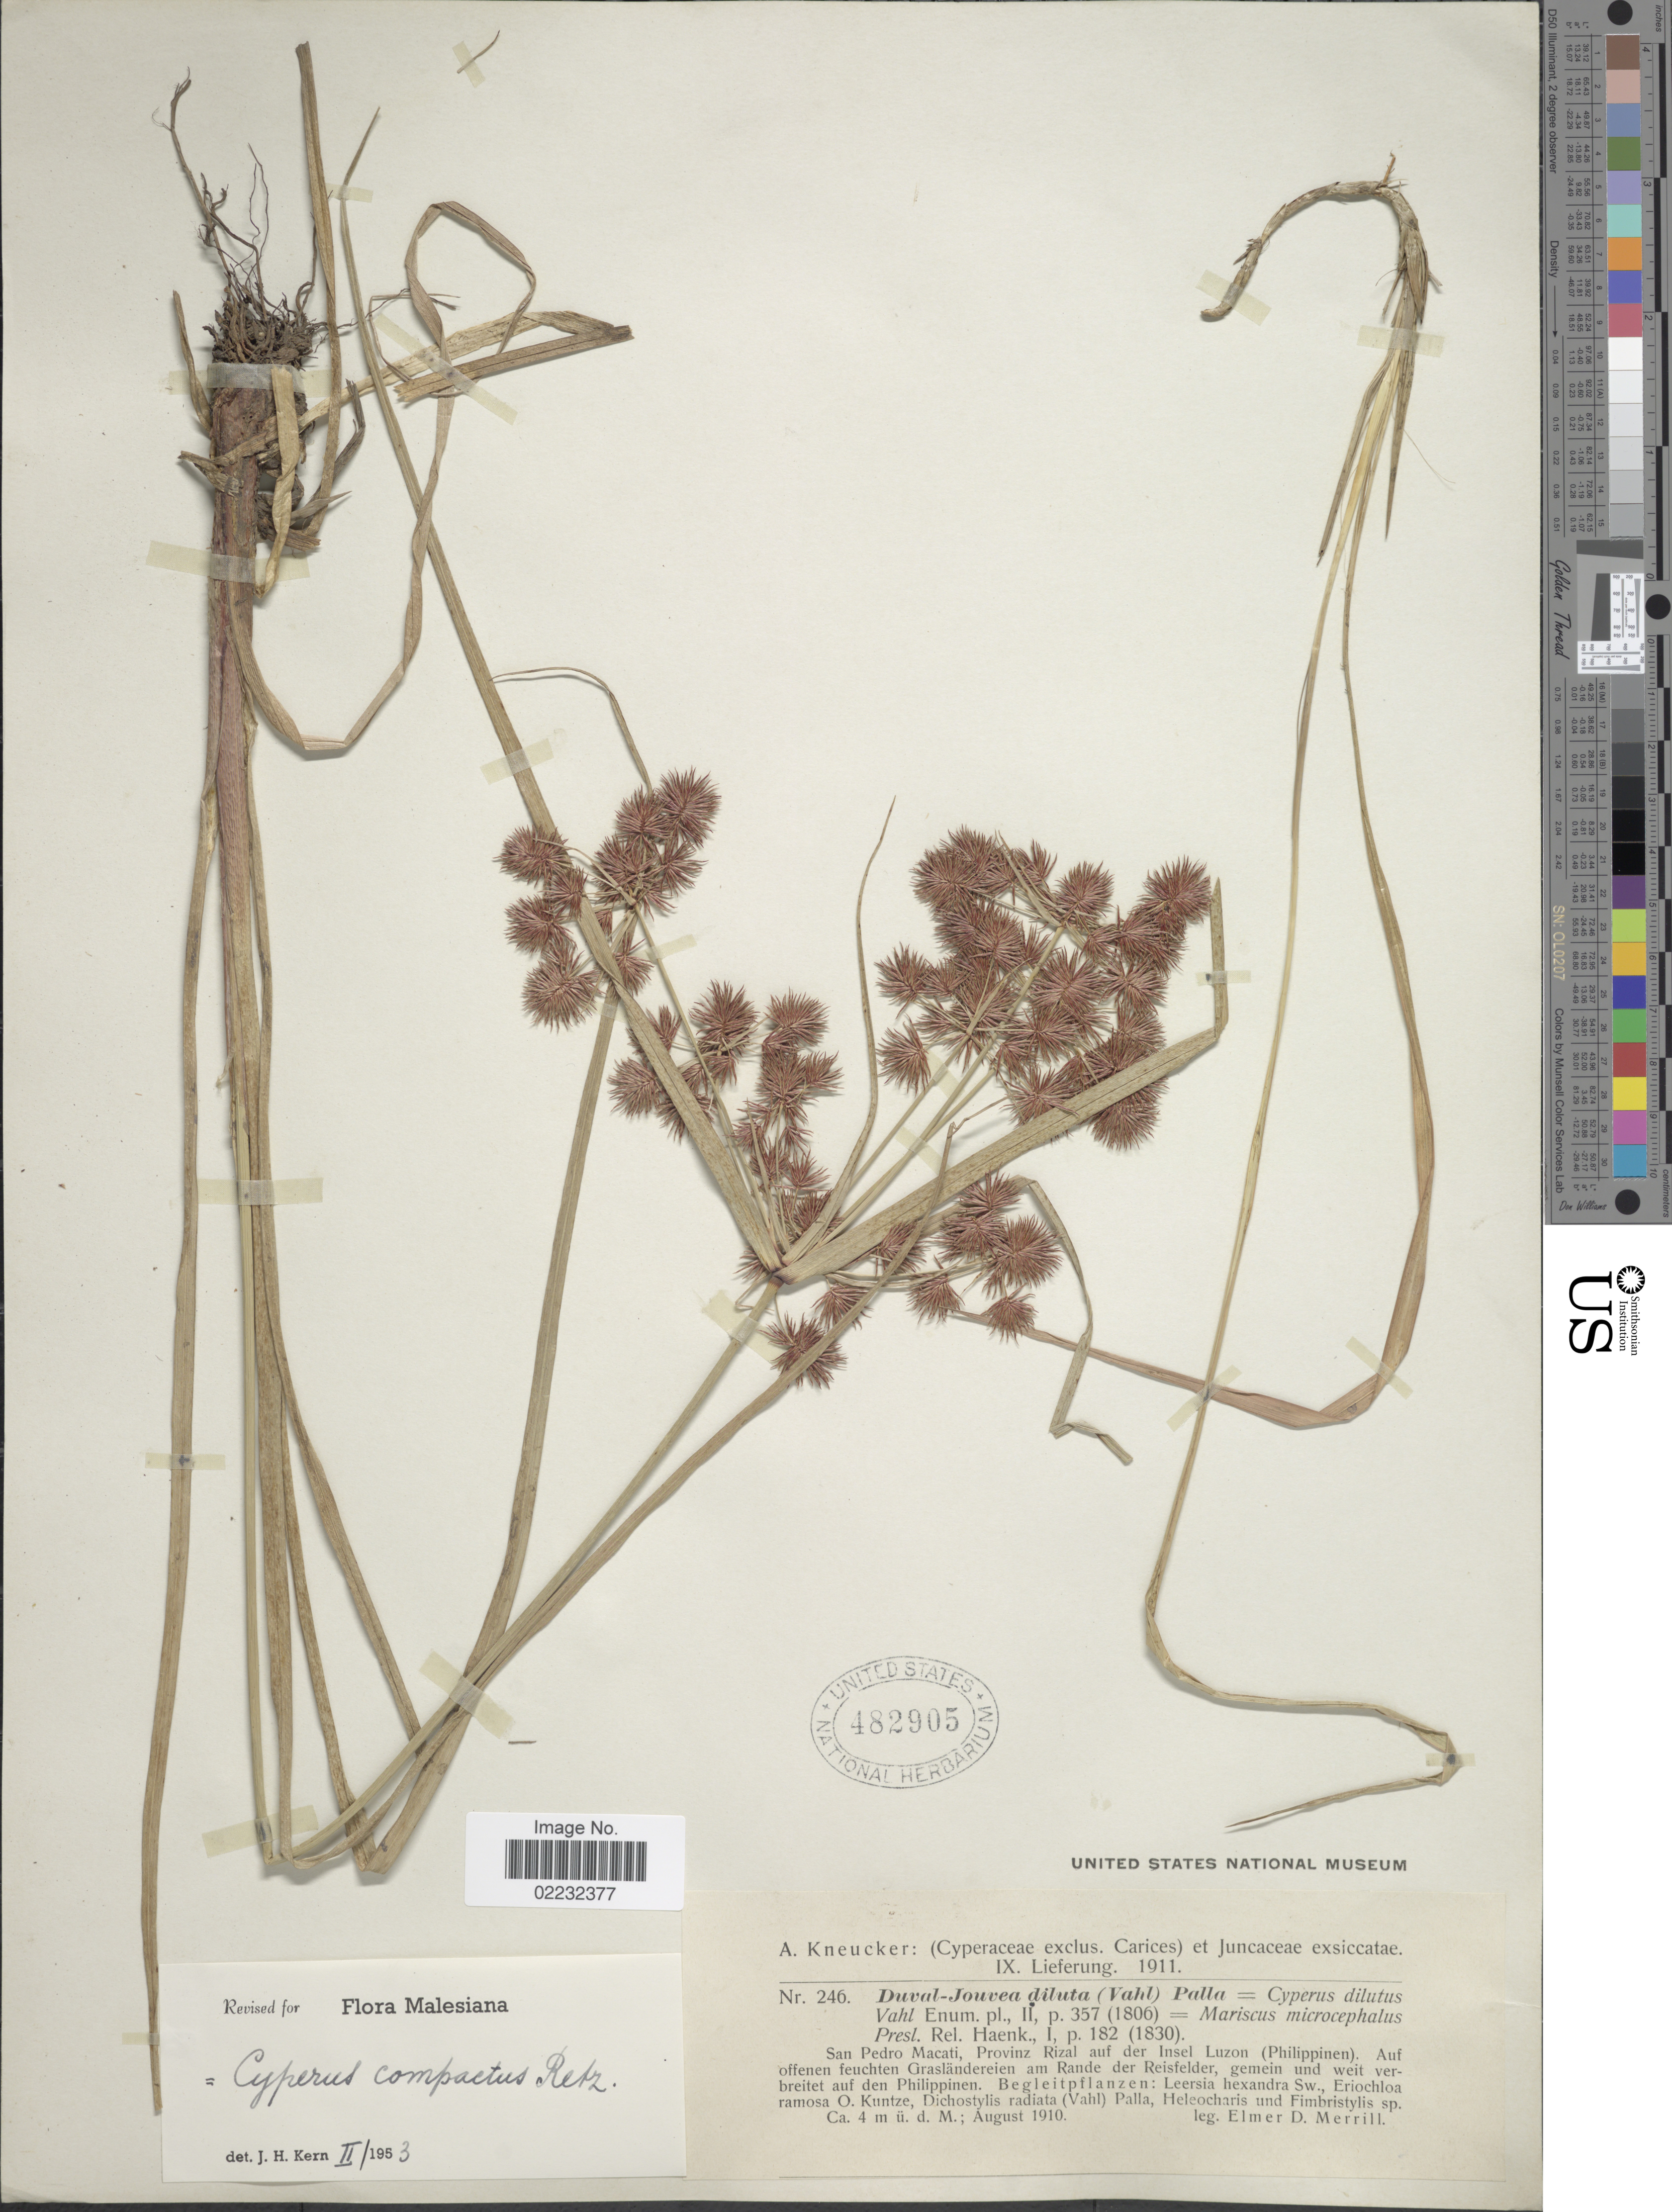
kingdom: Plantae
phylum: Tracheophyta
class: Liliopsida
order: Poales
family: Cyperaceae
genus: Cyperus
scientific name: Cyperus compactus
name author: Retz.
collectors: E. D. Merrill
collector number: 246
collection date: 1910-08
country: Philippines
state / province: Calabarzon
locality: San Pedro Macati, Provinz Rizal auf der Insel Luzon (Philippinen). Auf offenen feuchten Graslandereien am Rande der Reisfelder, gemein und weit verbreitet auf den Philippinen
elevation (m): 4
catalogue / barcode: US 482905